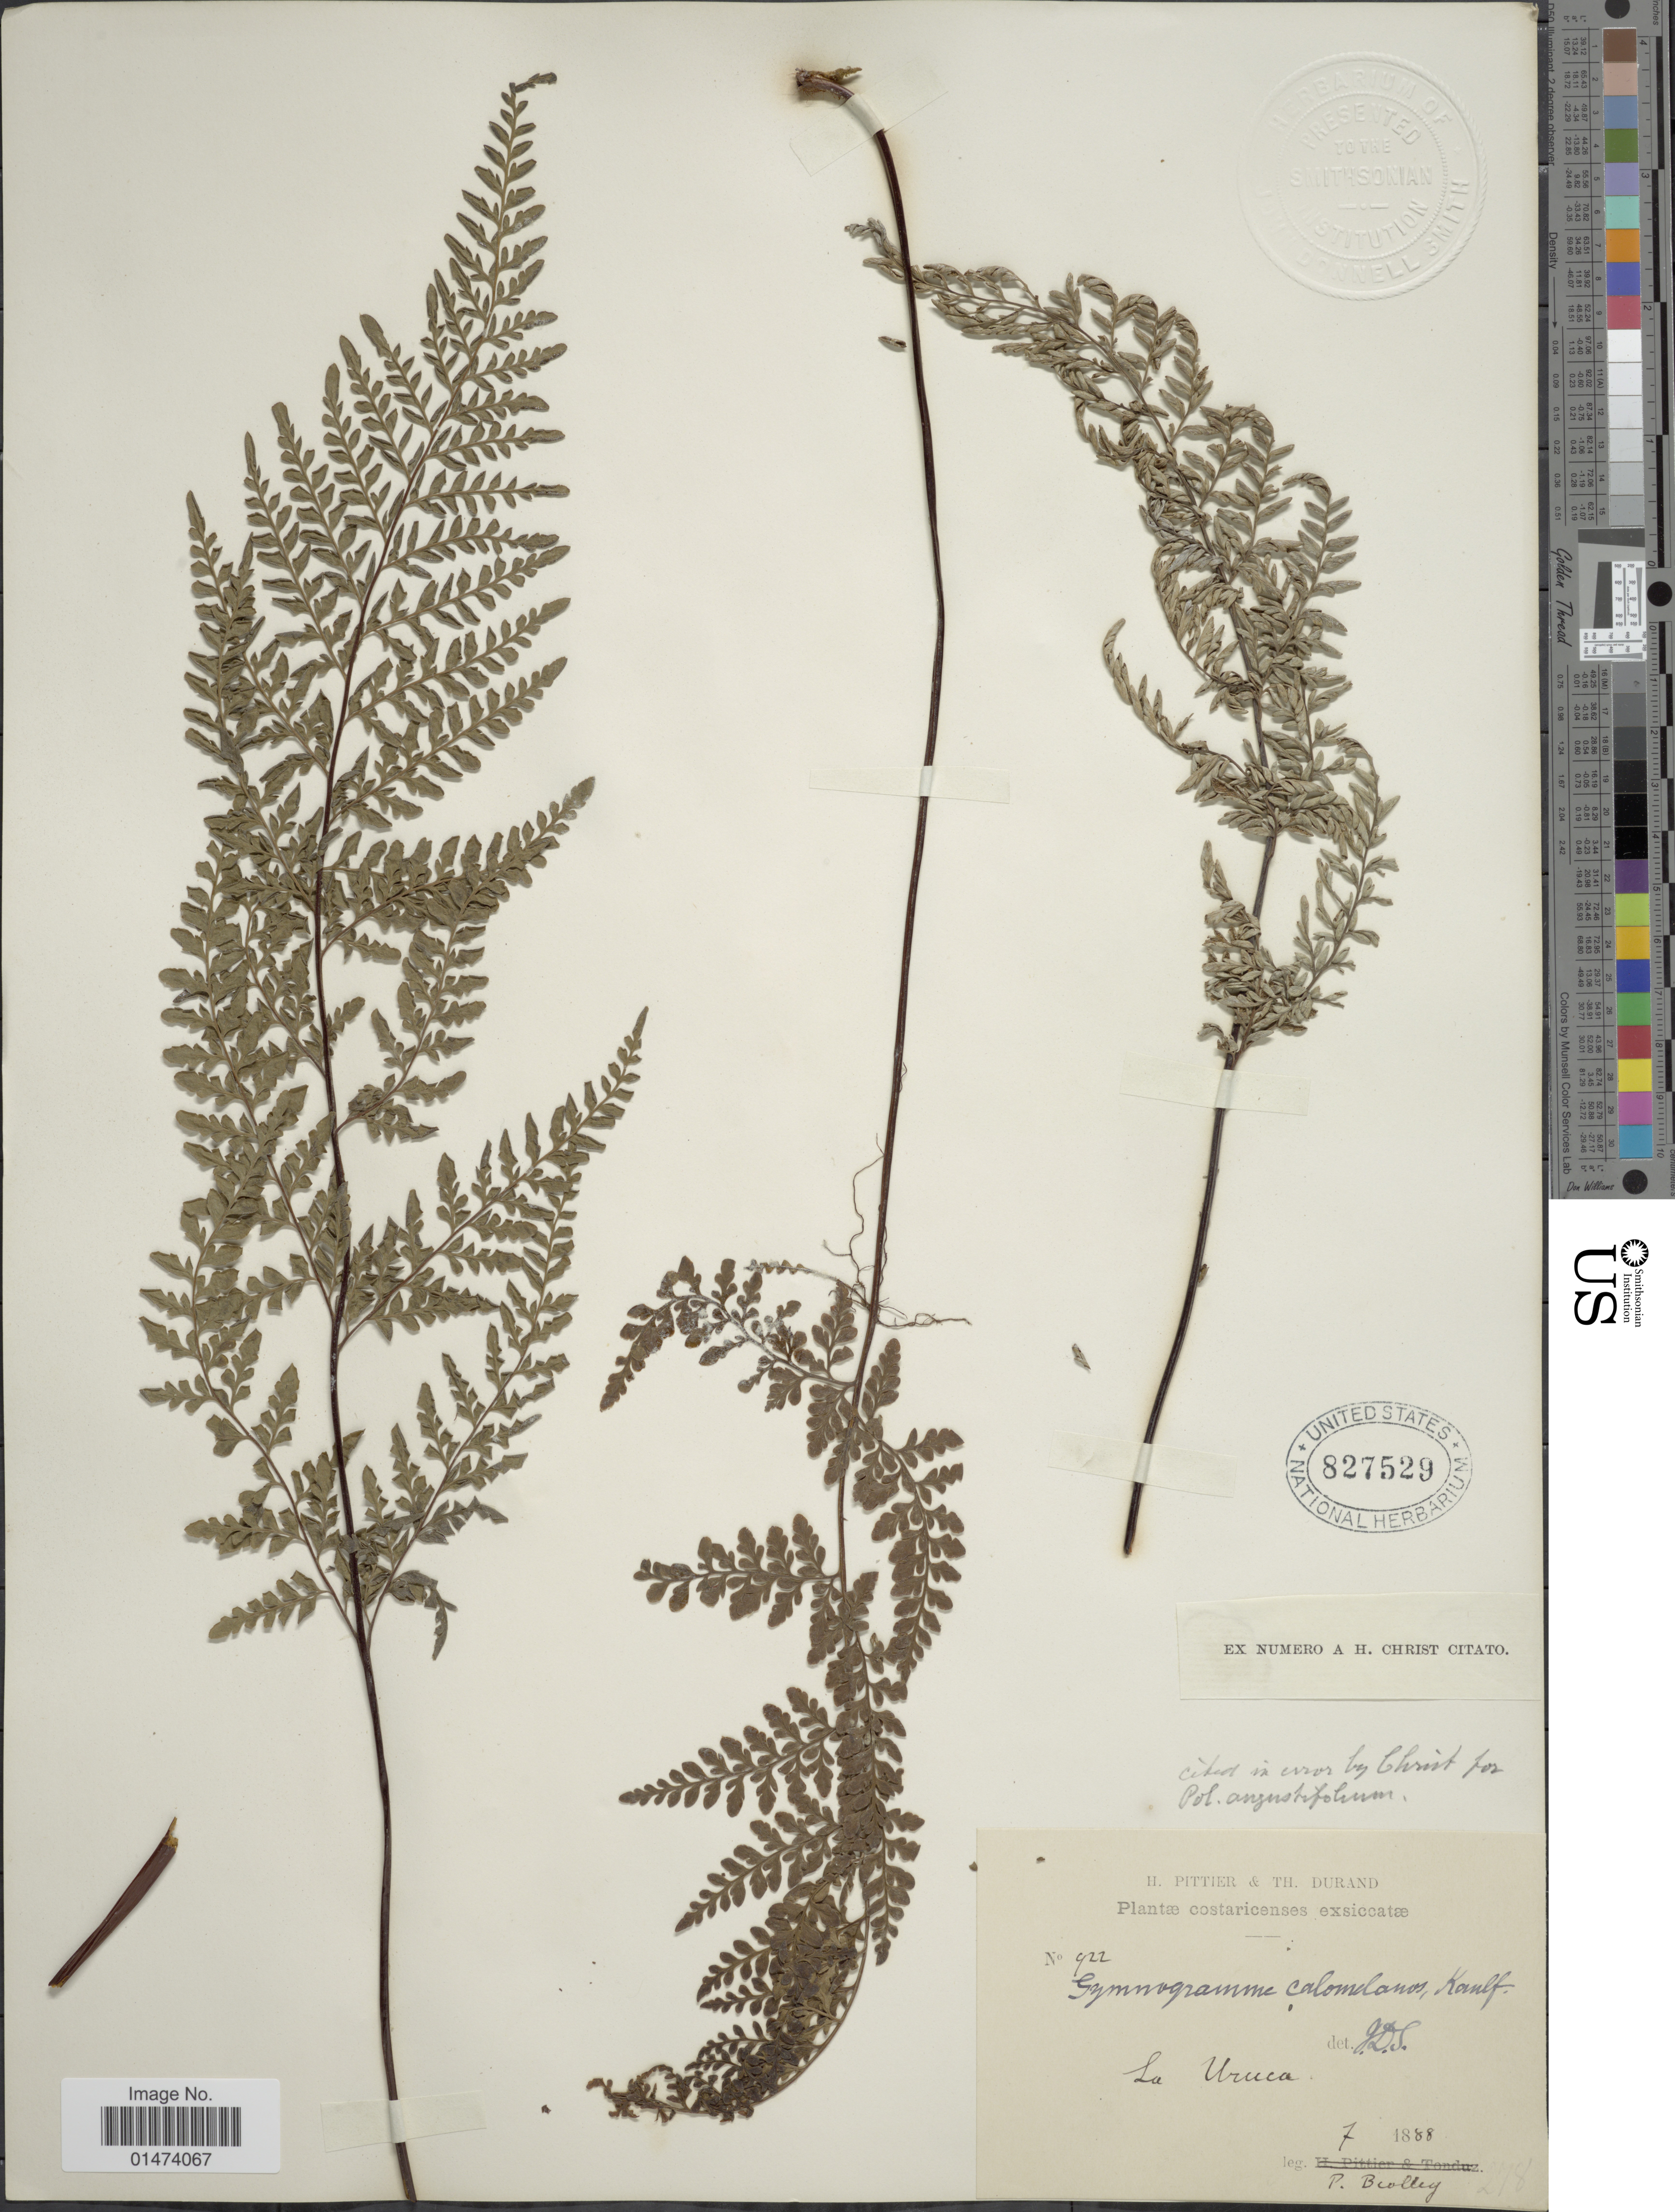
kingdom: Plantae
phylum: Tracheophyta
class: Polypodiopsida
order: Polypodiales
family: Pteridaceae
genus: Pityrogramma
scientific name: Pityrogramma dealbata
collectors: P. Biolley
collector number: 922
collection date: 1888-07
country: Costa Rica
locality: La Uruca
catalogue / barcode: US 827529